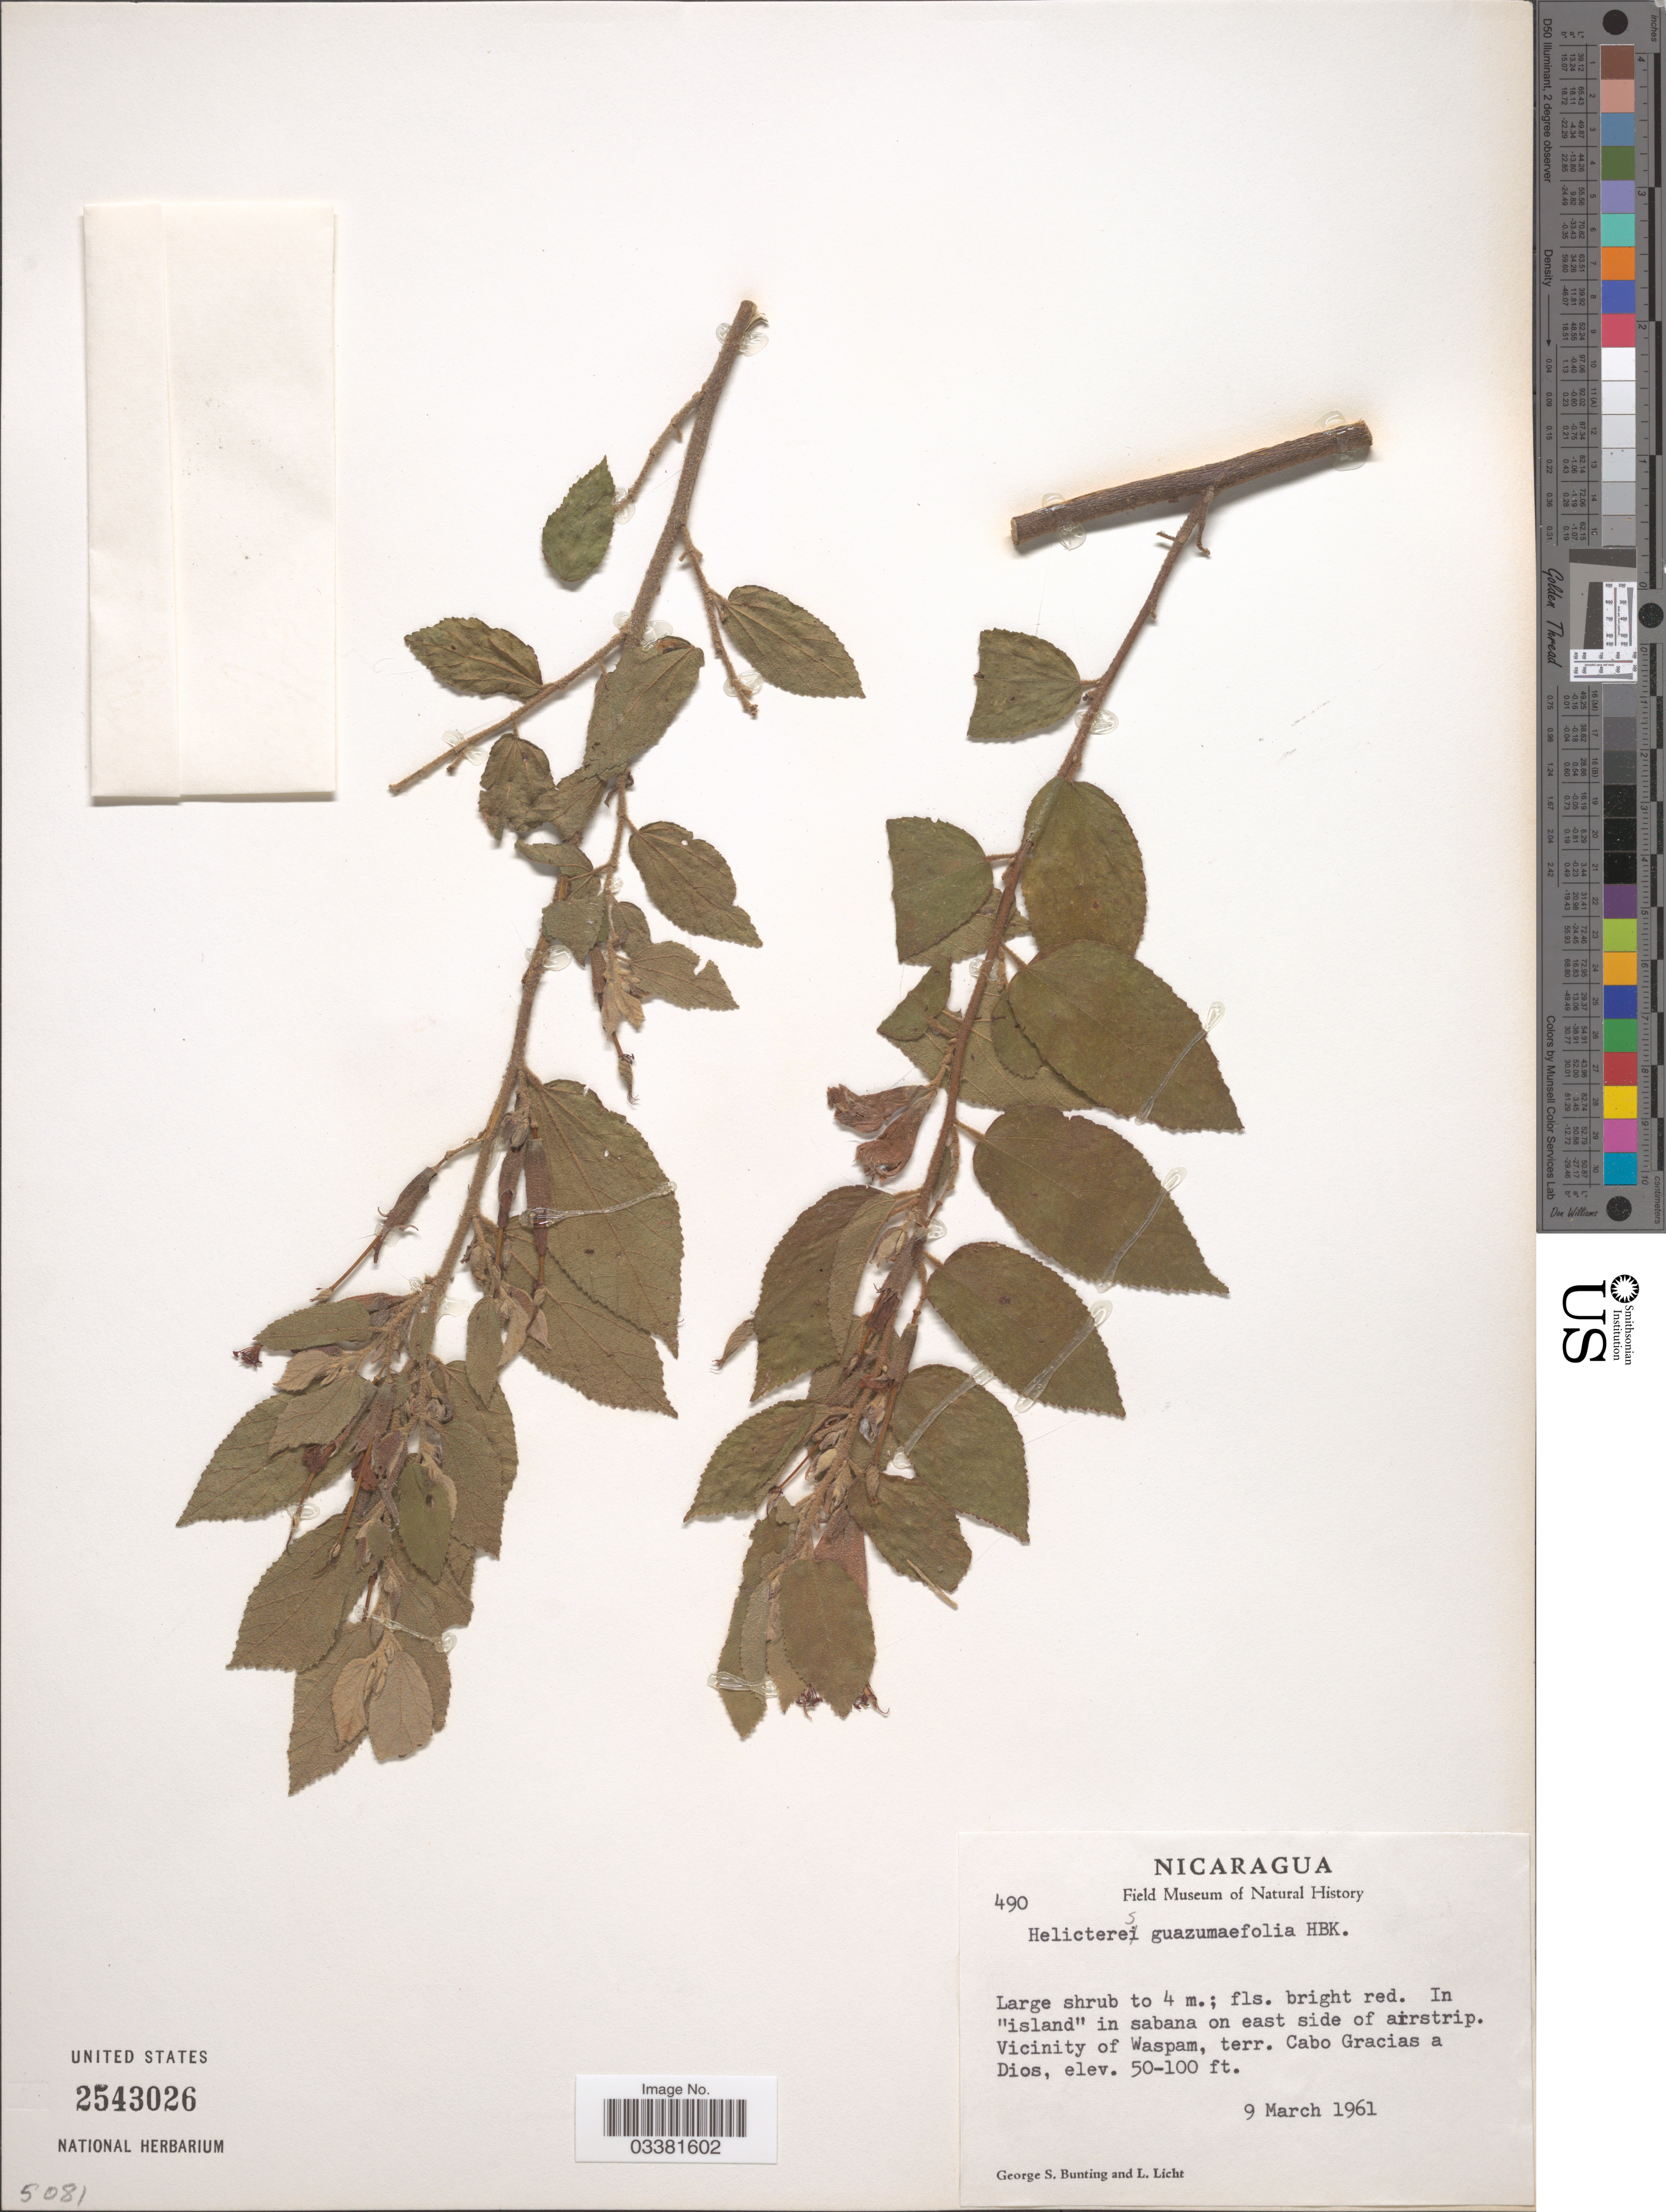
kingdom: Plantae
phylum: Tracheophyta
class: Magnoliopsida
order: Malvales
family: Malvaceae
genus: Helicteres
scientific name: Helicteres guazumifolia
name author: Kunth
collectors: G. S. Bunting & L. Licht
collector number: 490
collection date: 1961-03-09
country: Nicaragua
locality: In "island" in sabana on east side of airstrip. Vicinity of Waspam, terr. Cabo Gracias a Dios.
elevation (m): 15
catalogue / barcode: US 2543026